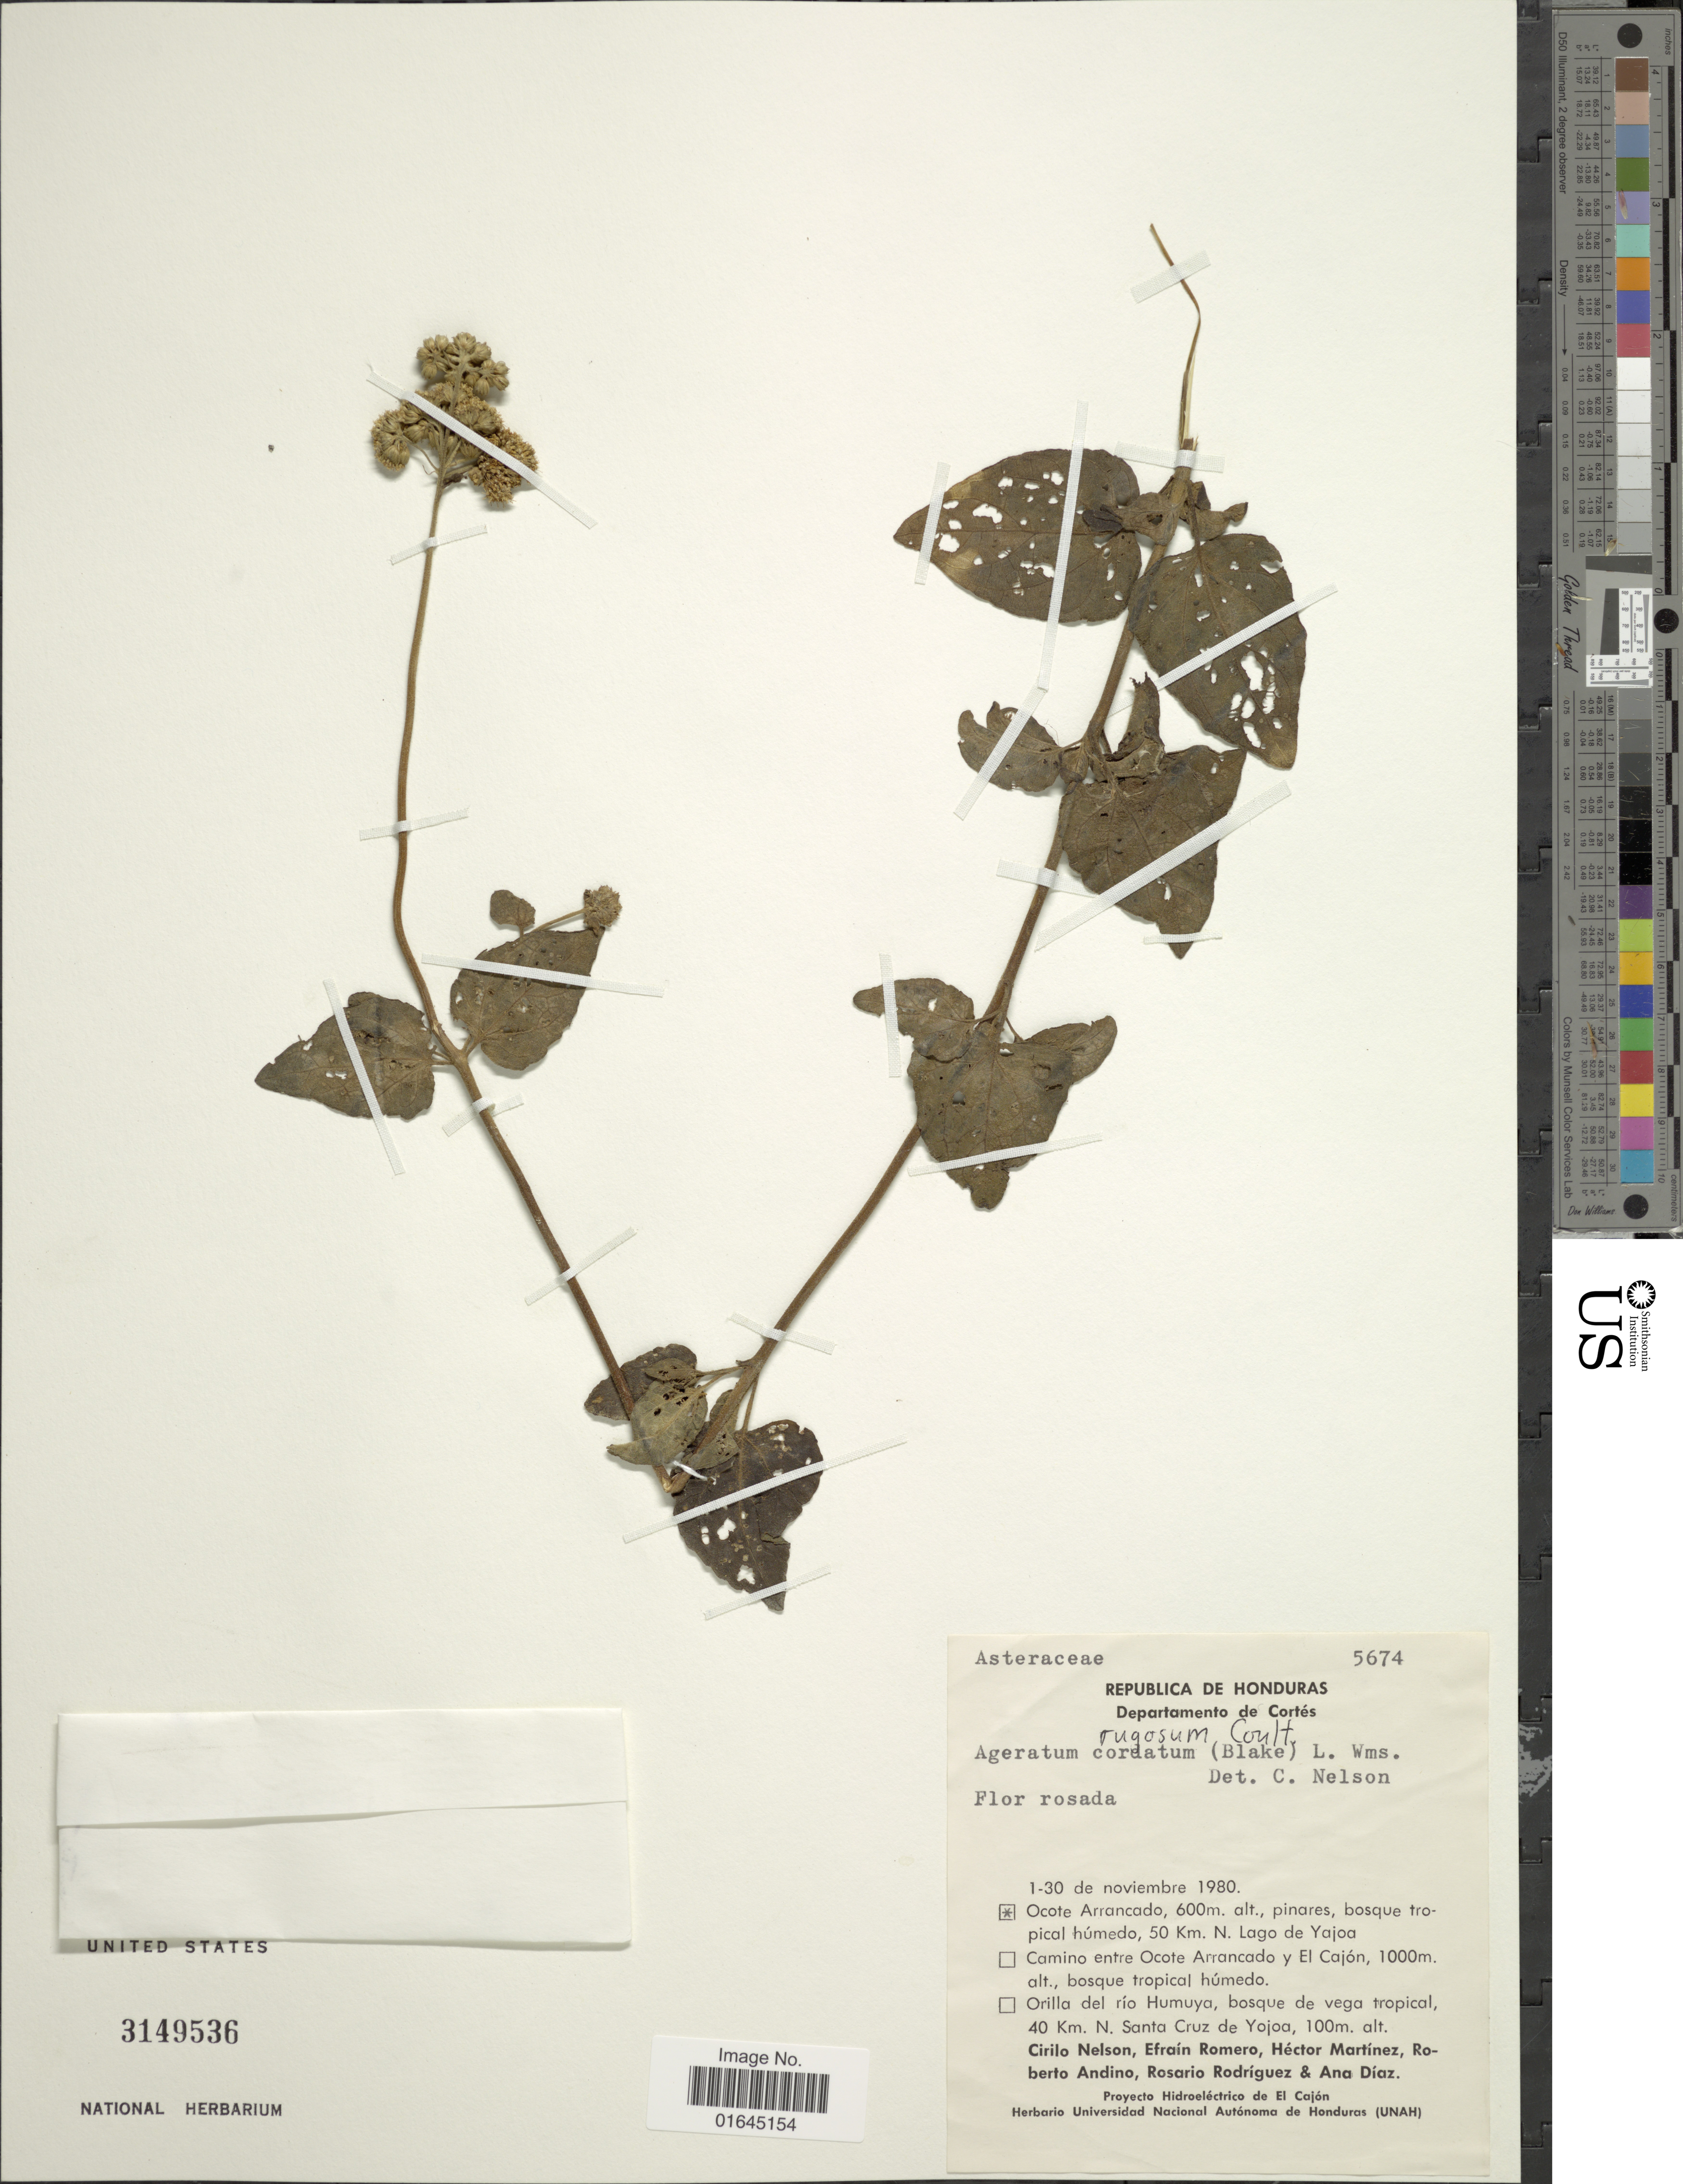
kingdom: Plantae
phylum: Tracheophyta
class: Magnoliopsida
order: Asterales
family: Asteraceae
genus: Ageratum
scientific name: Ageratum rugosum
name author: J.M. Coult.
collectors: C. H. Nelson, E. Romero, H. Martinez, R. Andino & et al.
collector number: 5674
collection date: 1980-11-01/1980-11-30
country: Honduras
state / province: Cortés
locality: Departamento de Cortés, Ocote Arrancado, 50 KM. N. Lago de Yajoa.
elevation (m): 600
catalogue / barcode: US 3149536